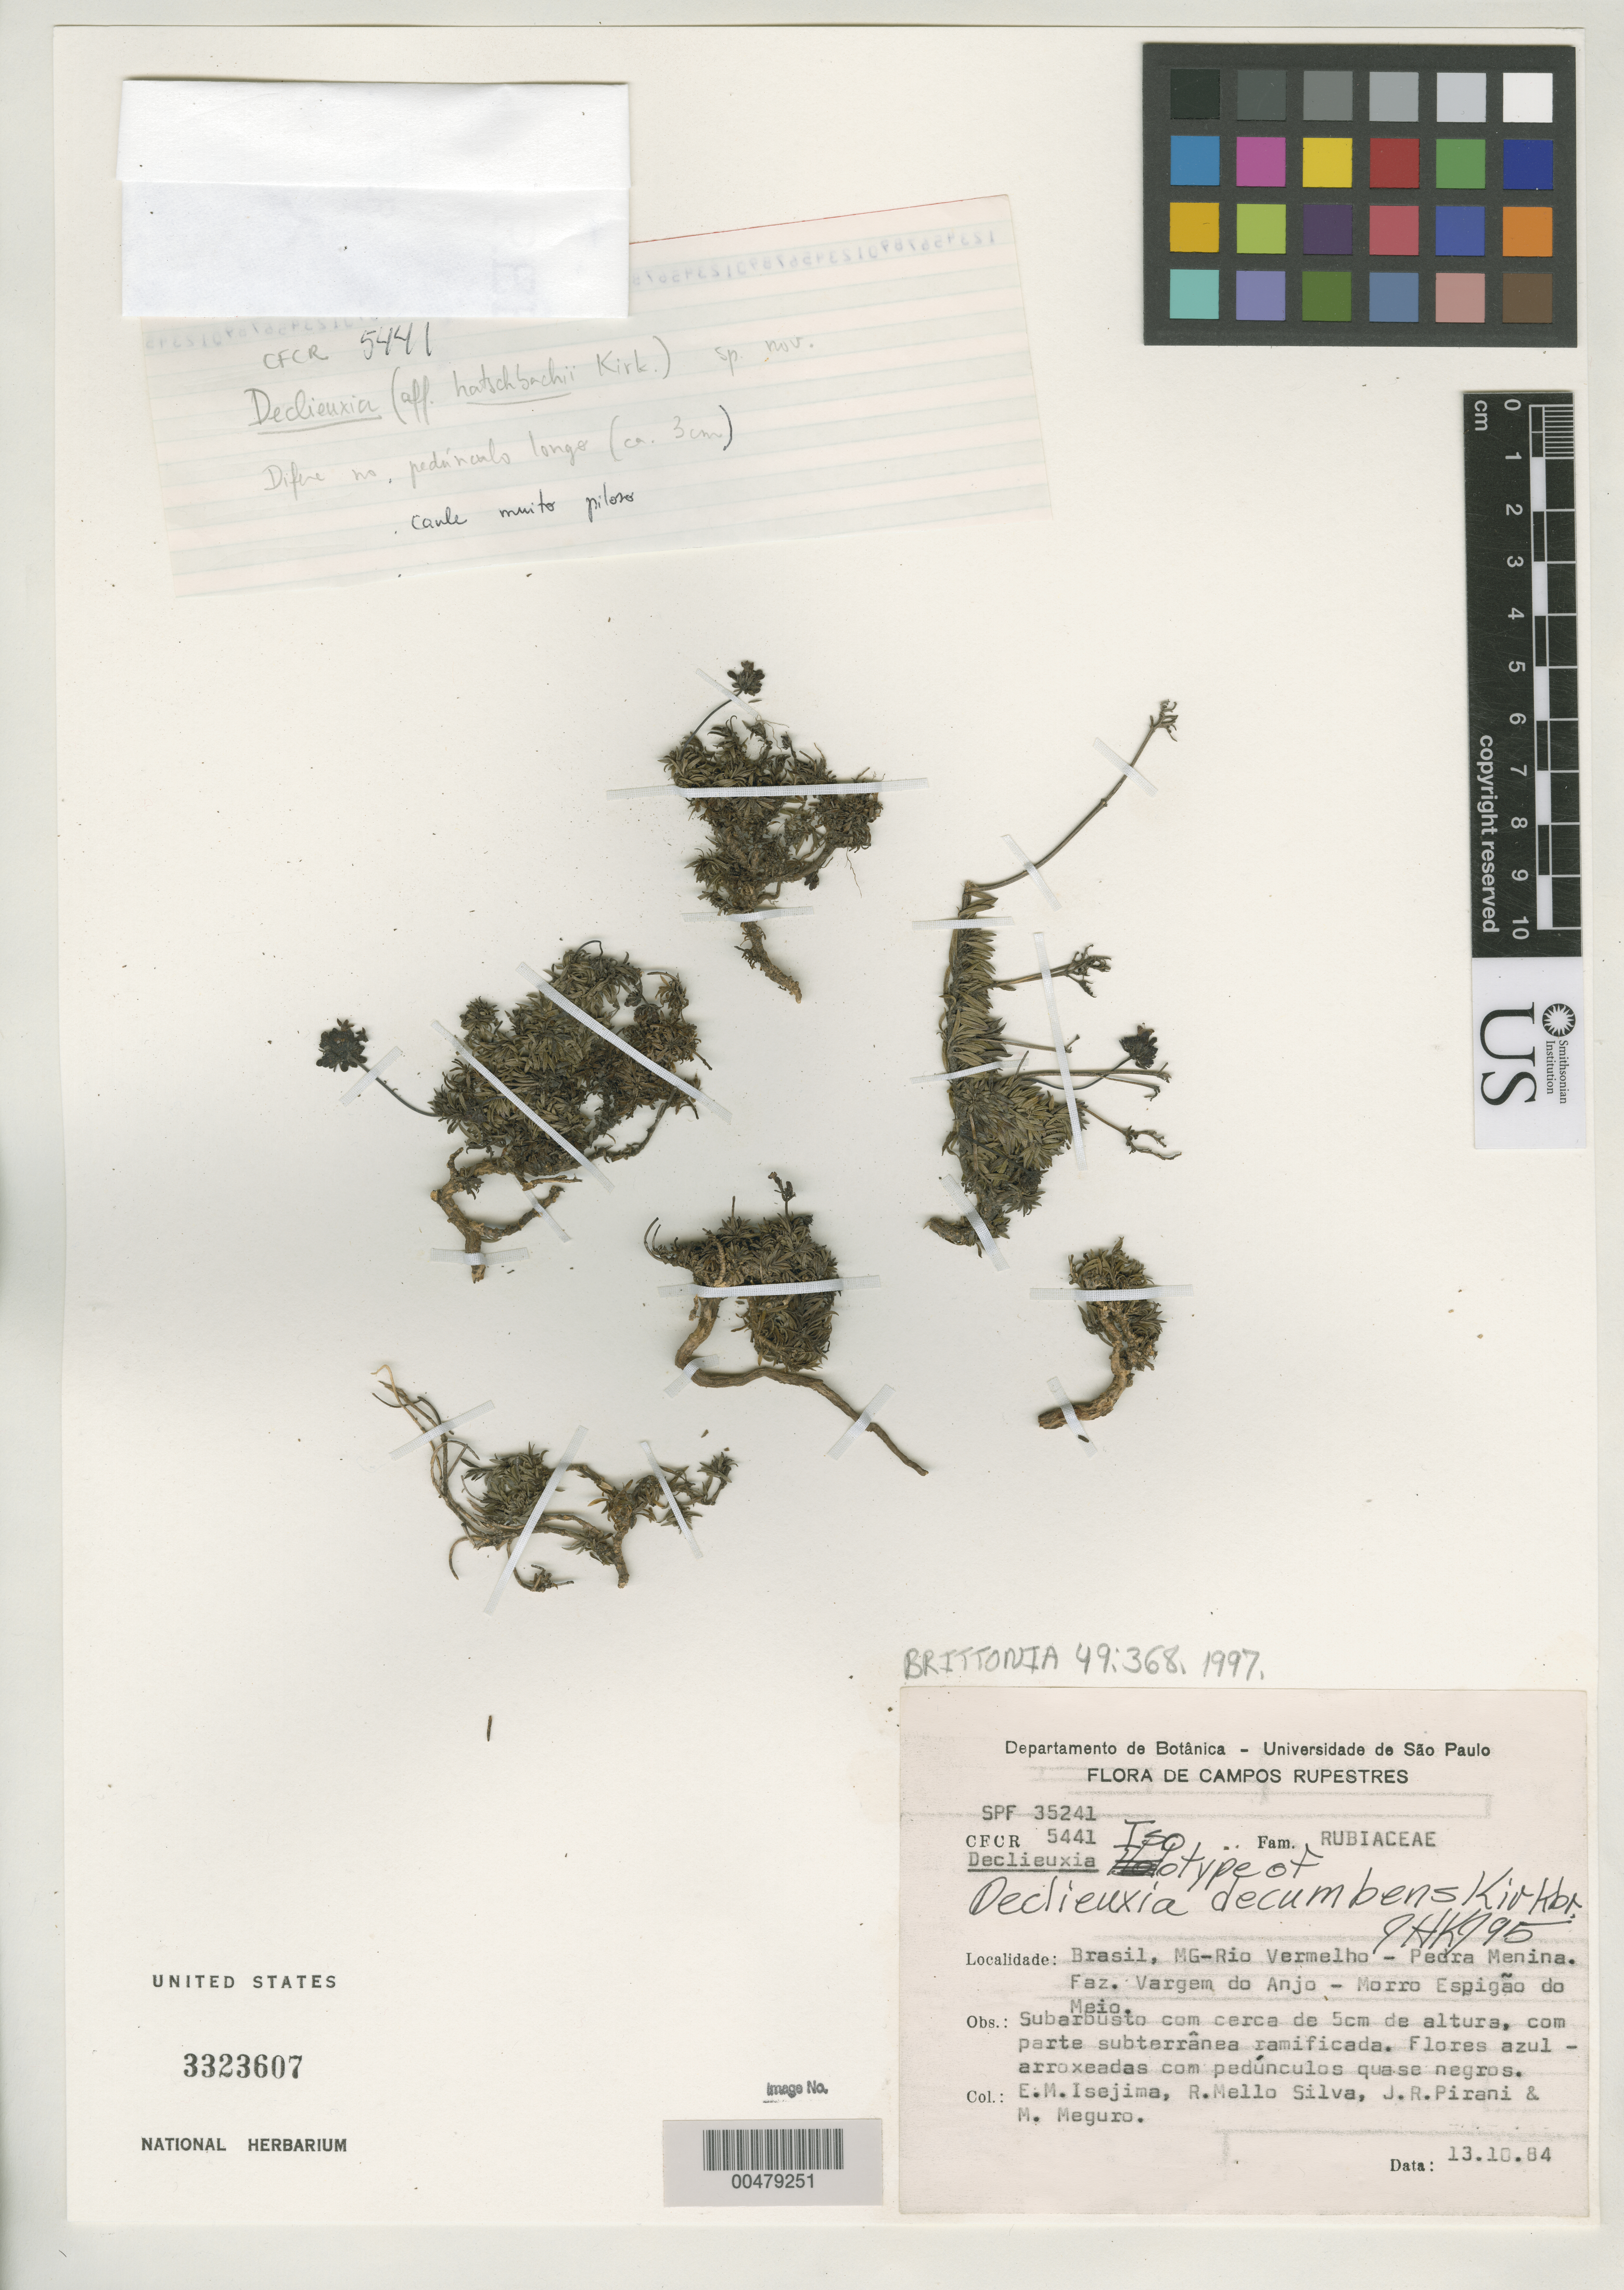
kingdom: Plantae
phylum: Tracheophyta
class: Magnoliopsida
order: Gentianales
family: Rubiaceae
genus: Declieuxia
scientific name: Declieuxia decumbens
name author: J.H. Kirkbr.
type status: Isotype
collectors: E. Isejima, R. Mello-Silva, J. R. Pirani & M. Meguro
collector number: CFCR 5441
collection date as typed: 13 Oct 1984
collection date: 1984-10-13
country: Brazil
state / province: Mato Grosso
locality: Rio Vermelho, Pedra Menina, Faz. Vargem do Anjo, Morro Espigao do Meio.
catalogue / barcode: US 3323607